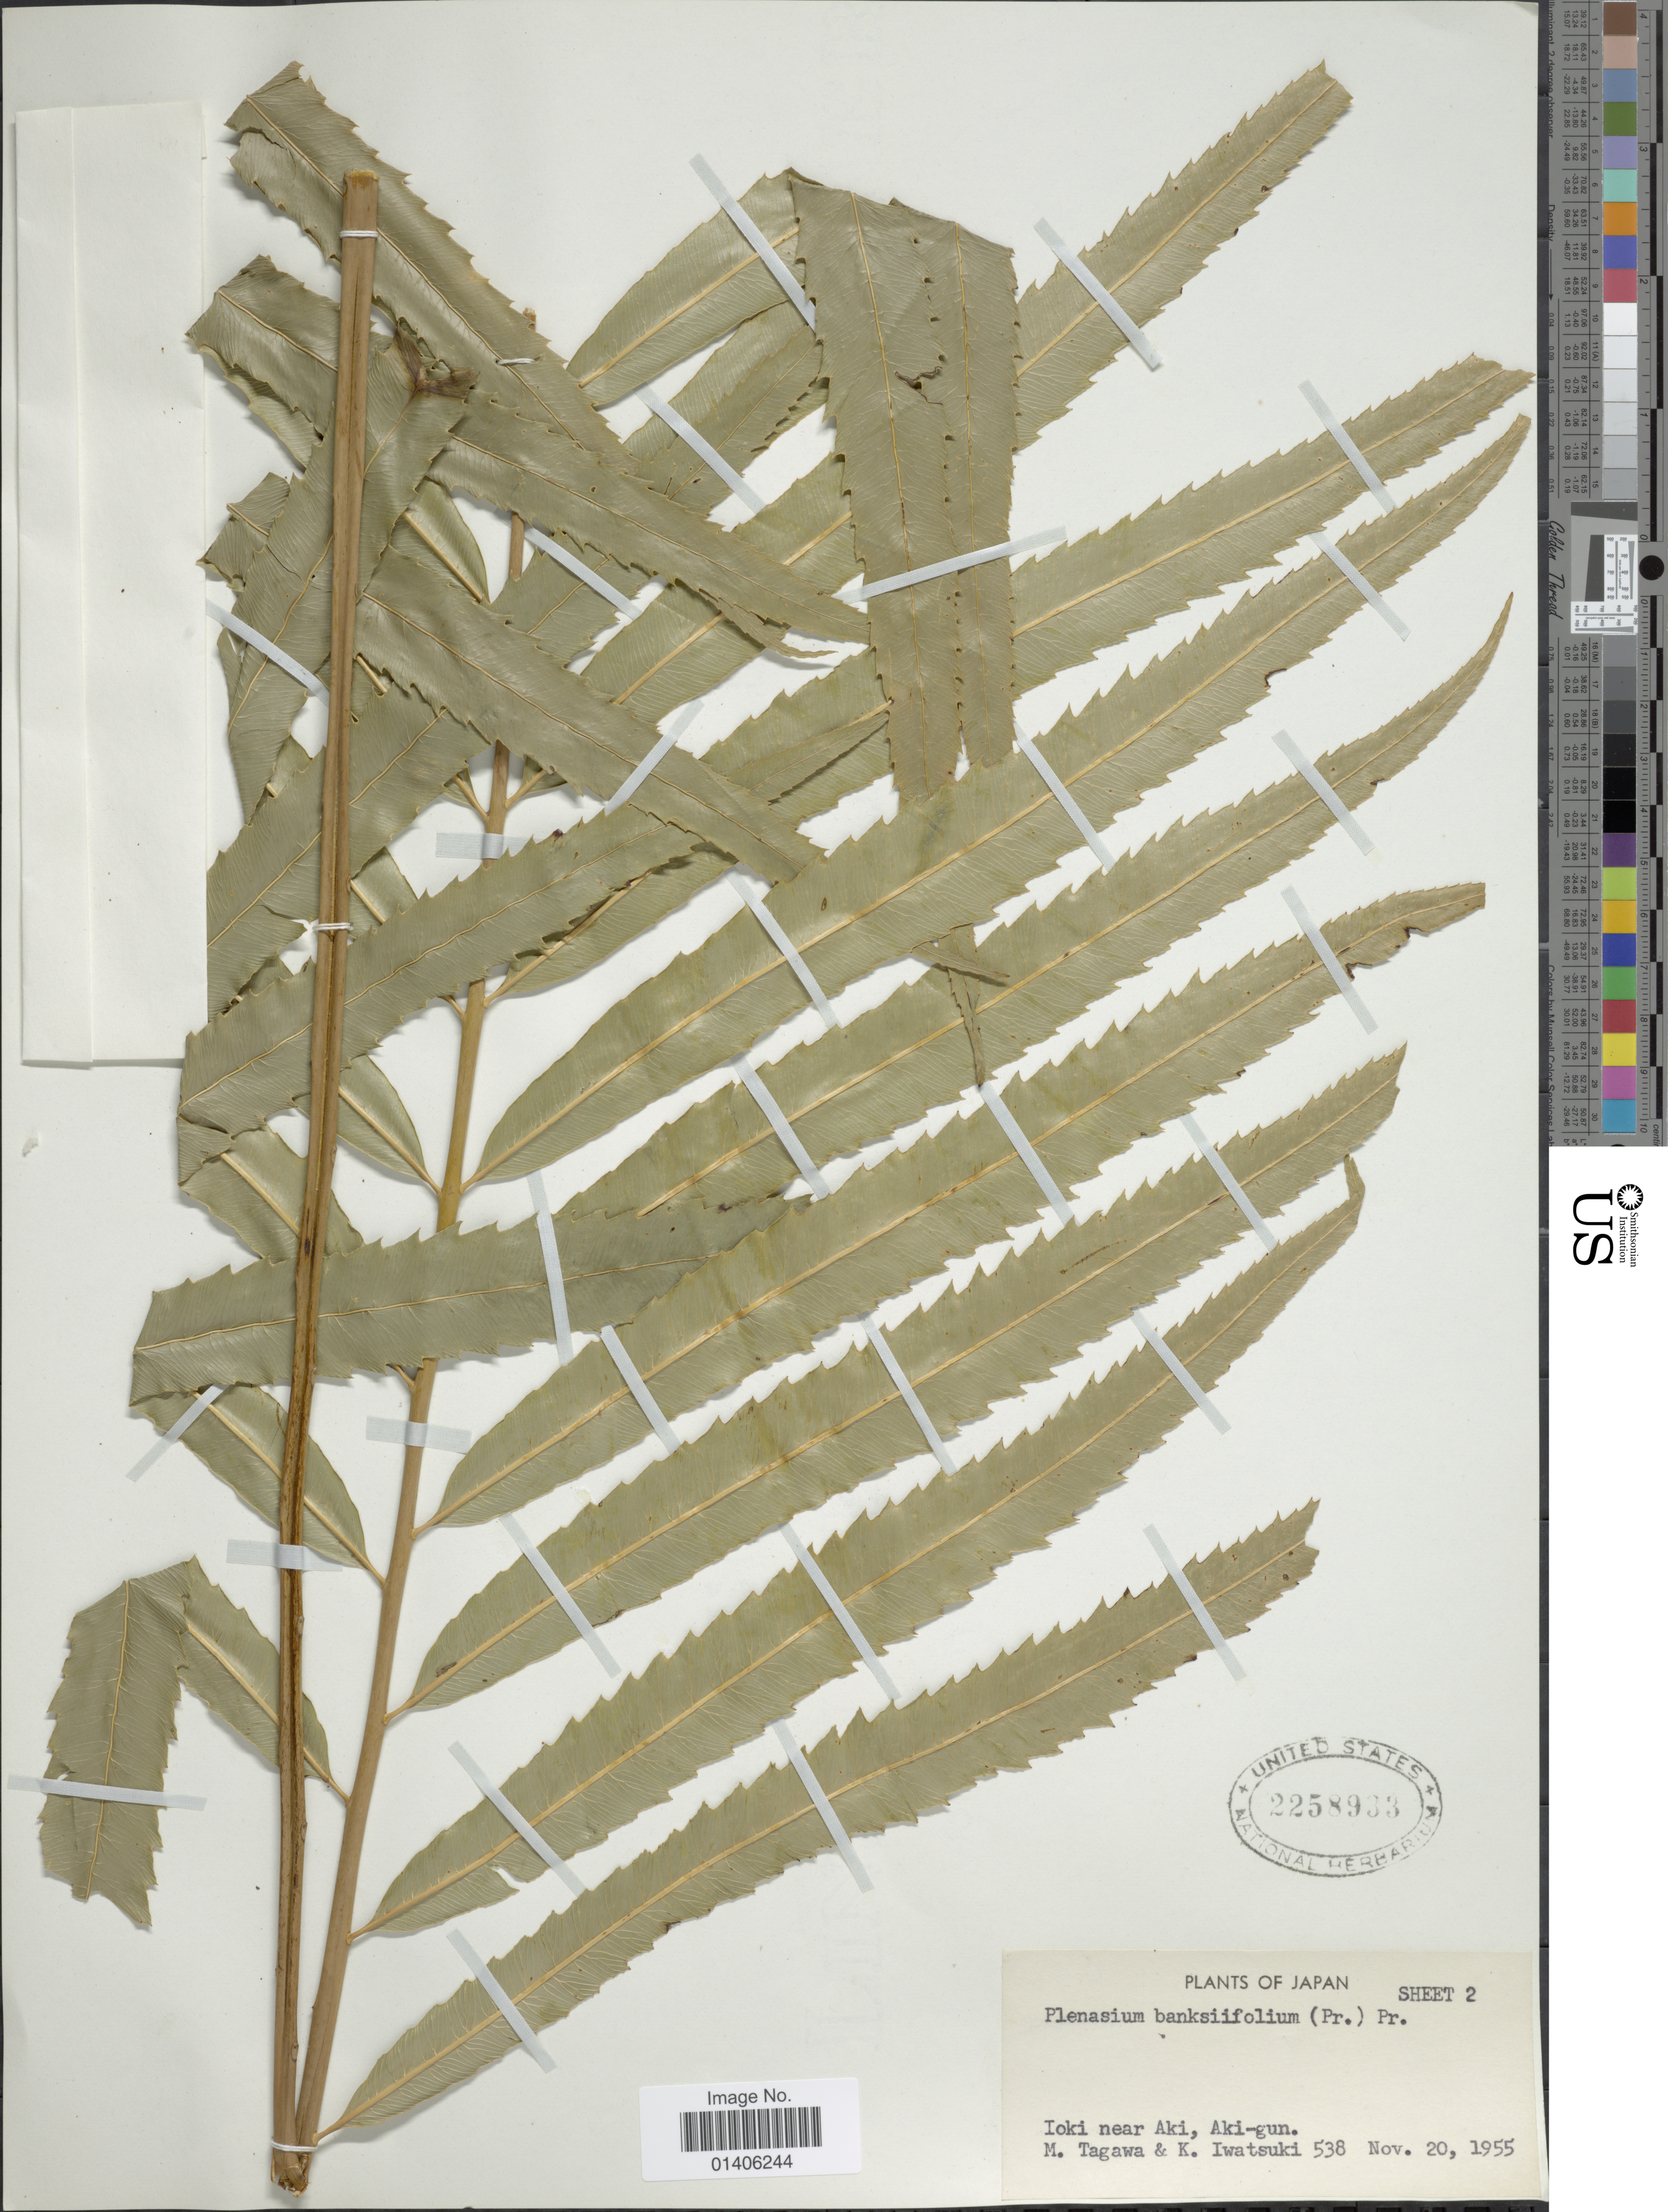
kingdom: Plantae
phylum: Tracheophyta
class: Polypodiopsida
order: Osmundales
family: Osmundaceae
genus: Osmunda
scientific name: Osmunda banksiifolia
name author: (C. Presl) Kuhn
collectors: M. Tagawa & K. Iwatsuki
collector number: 538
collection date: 1955-11-20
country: Japan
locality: Ioki near Aki, Aki-gun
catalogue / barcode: US 2258933